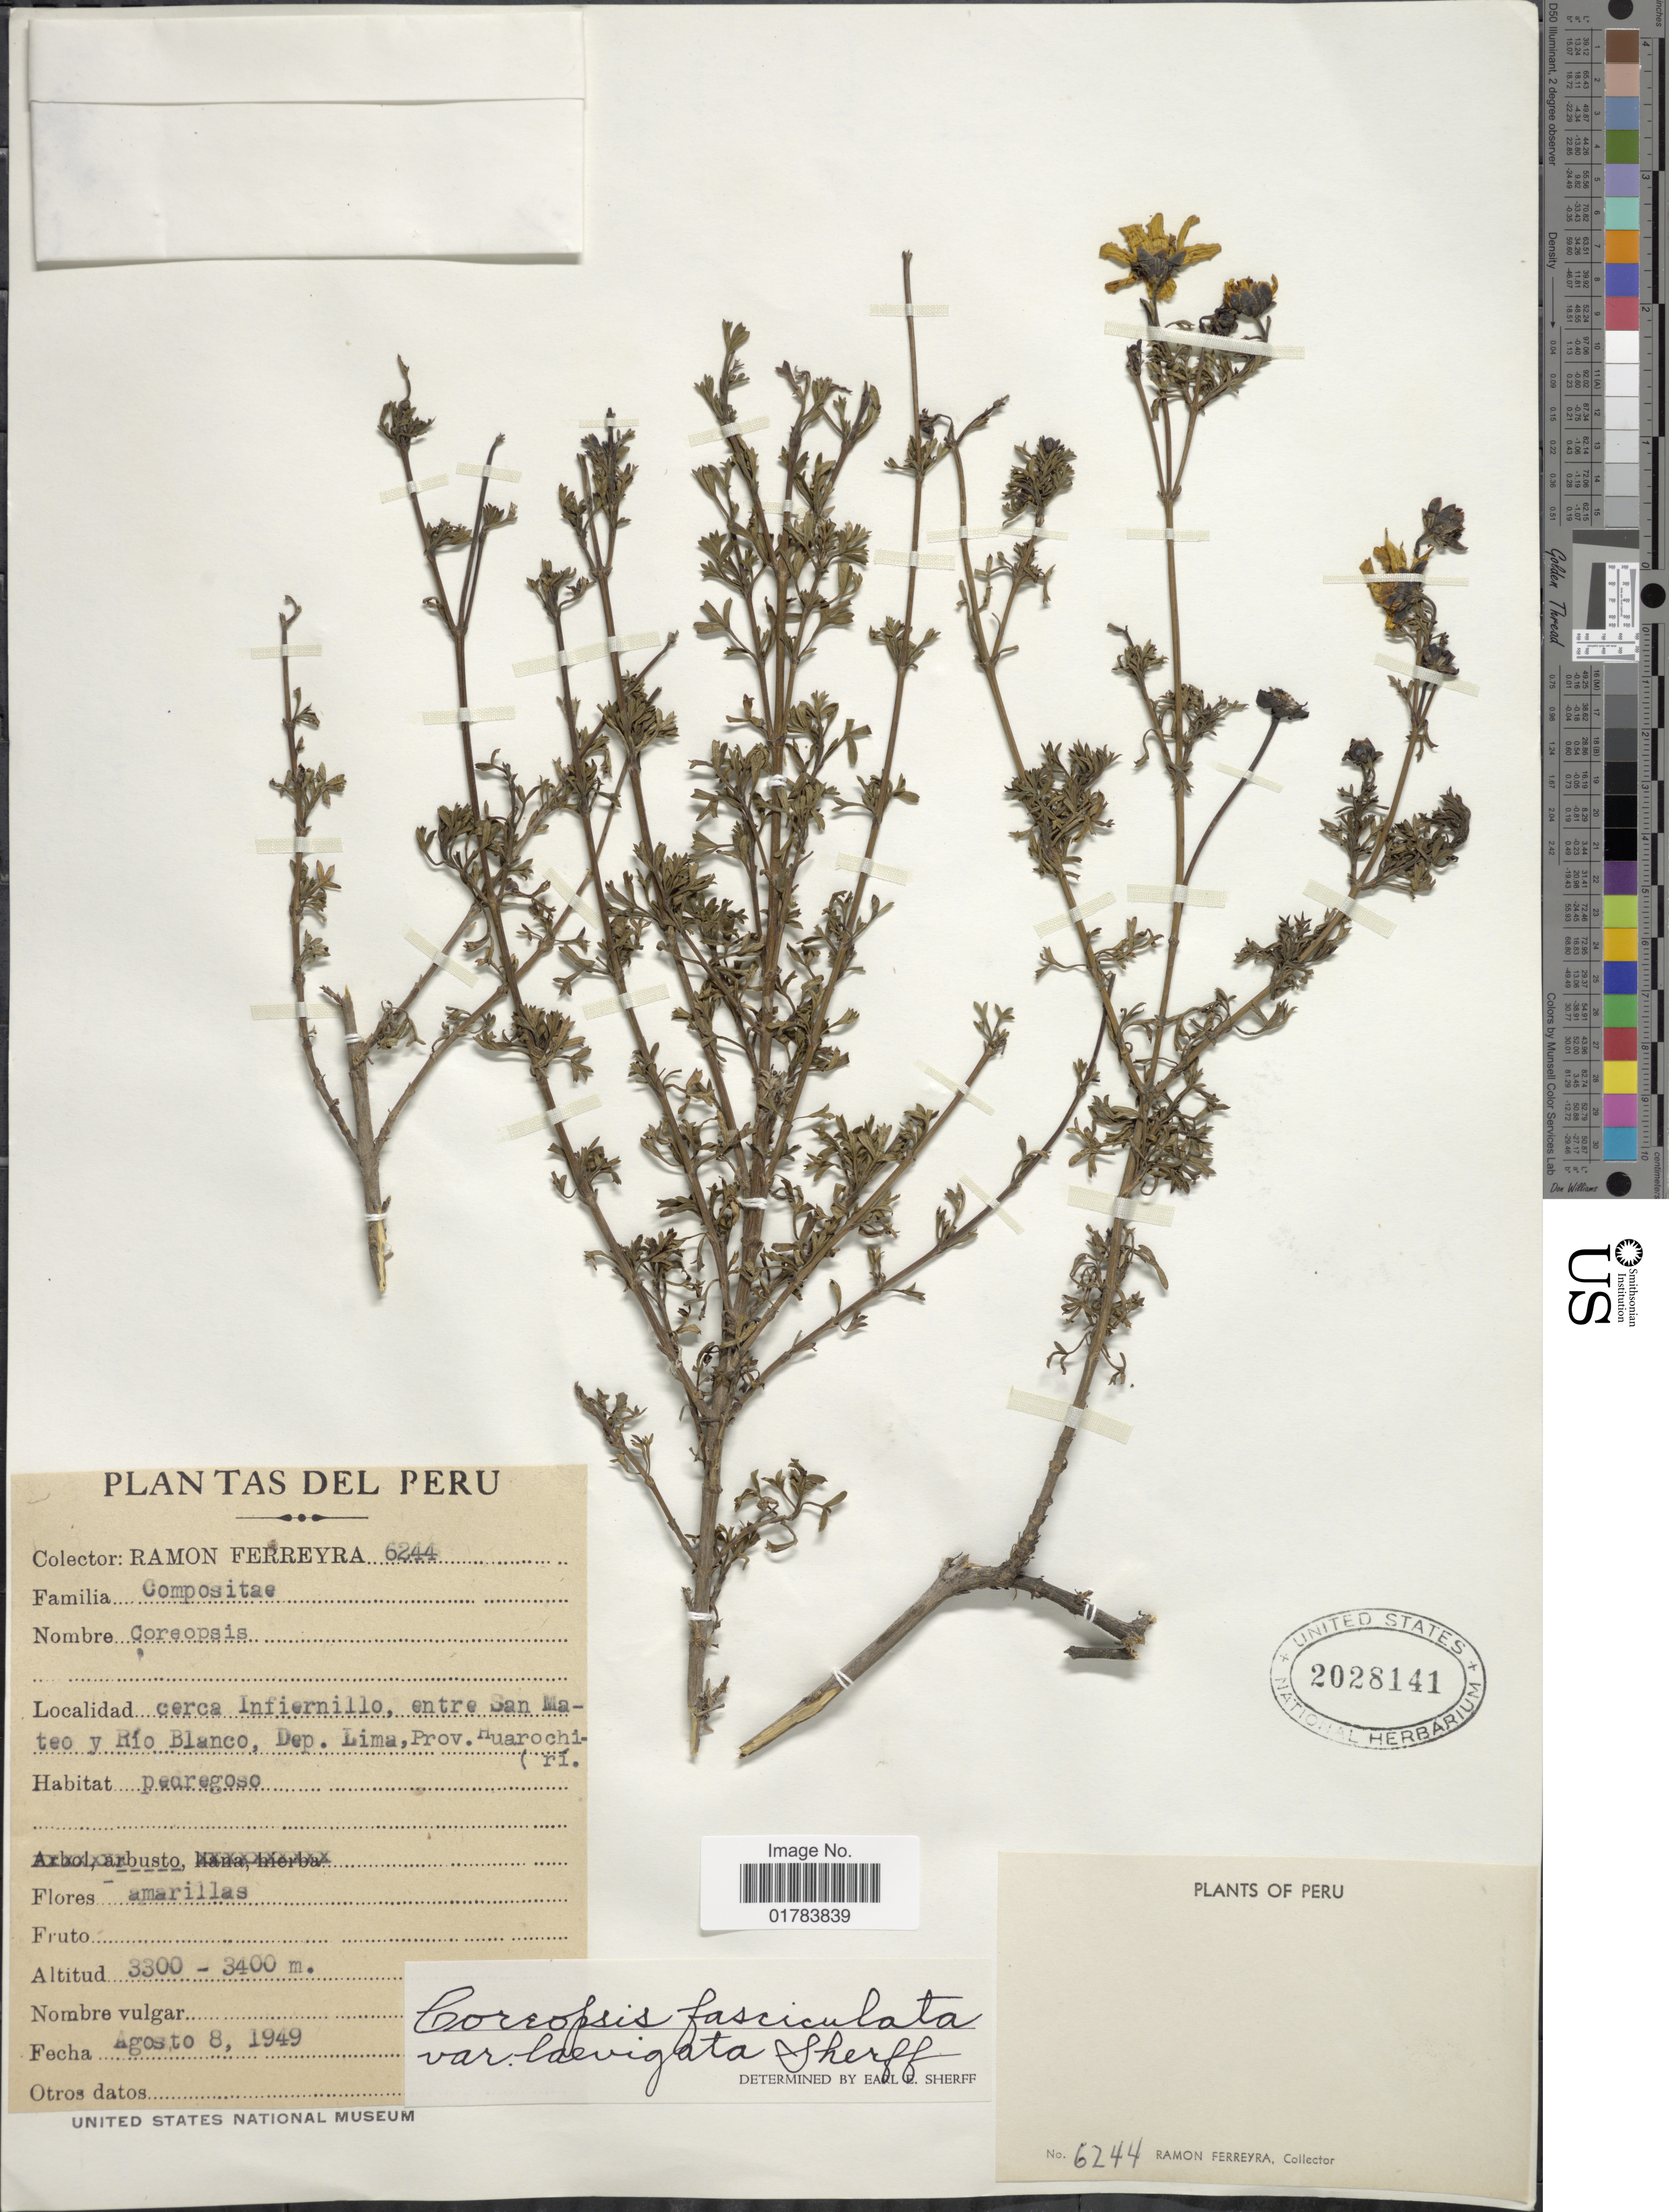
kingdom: Plantae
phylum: Tracheophyta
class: Magnoliopsida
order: Asterales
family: Asteraceae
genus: Coreopsis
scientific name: Coreopsis fasciculata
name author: Wedd.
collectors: R. A. Ferreyra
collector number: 6244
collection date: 1949-08-08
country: Peru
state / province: Lima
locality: Cerca Infiernillo, entre San Mateo y Rio Blanco, Prov. Huarochiri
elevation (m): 3300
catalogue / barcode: US 2028141